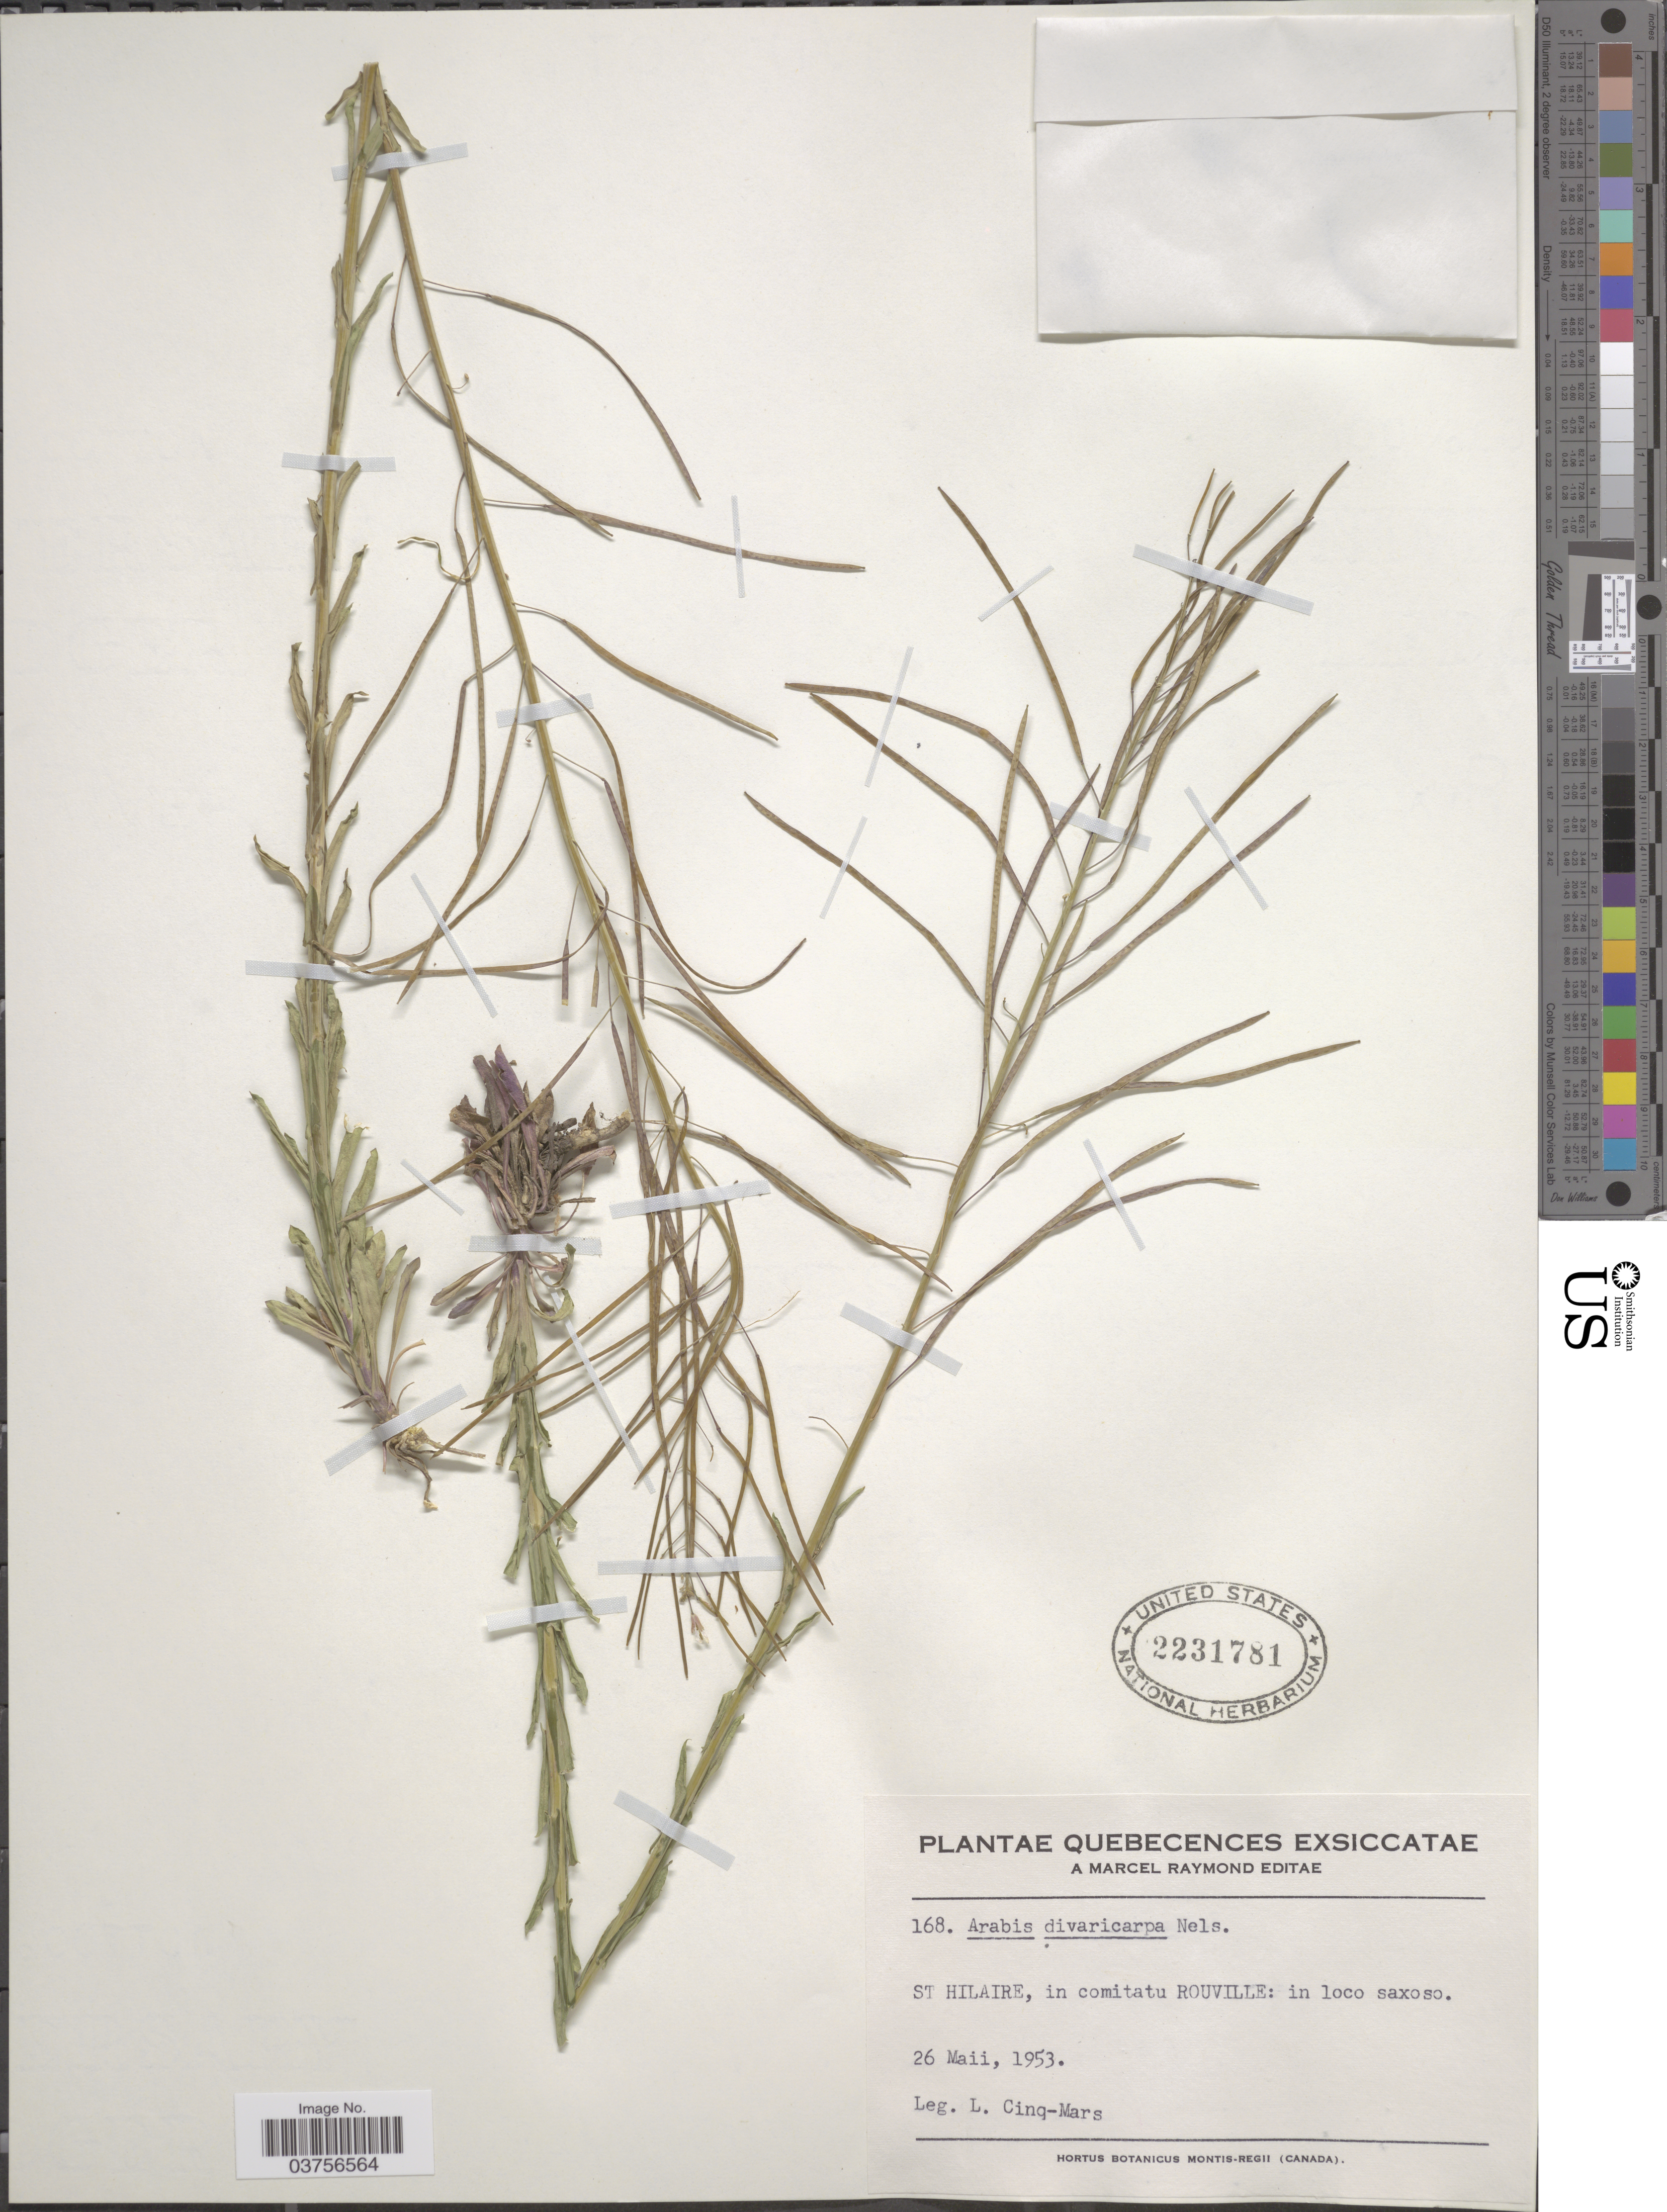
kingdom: Plantae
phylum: Tracheophyta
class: Magnoliopsida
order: Brassicales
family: Brassicaceae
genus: Arabis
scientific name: Arabis divaricarpa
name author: A. Nelson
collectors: L. Cinq-Mars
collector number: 168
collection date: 1953-05-26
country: Canada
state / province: Quebec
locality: St Hilaire, in comitatu Rouville.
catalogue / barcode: US 2231781